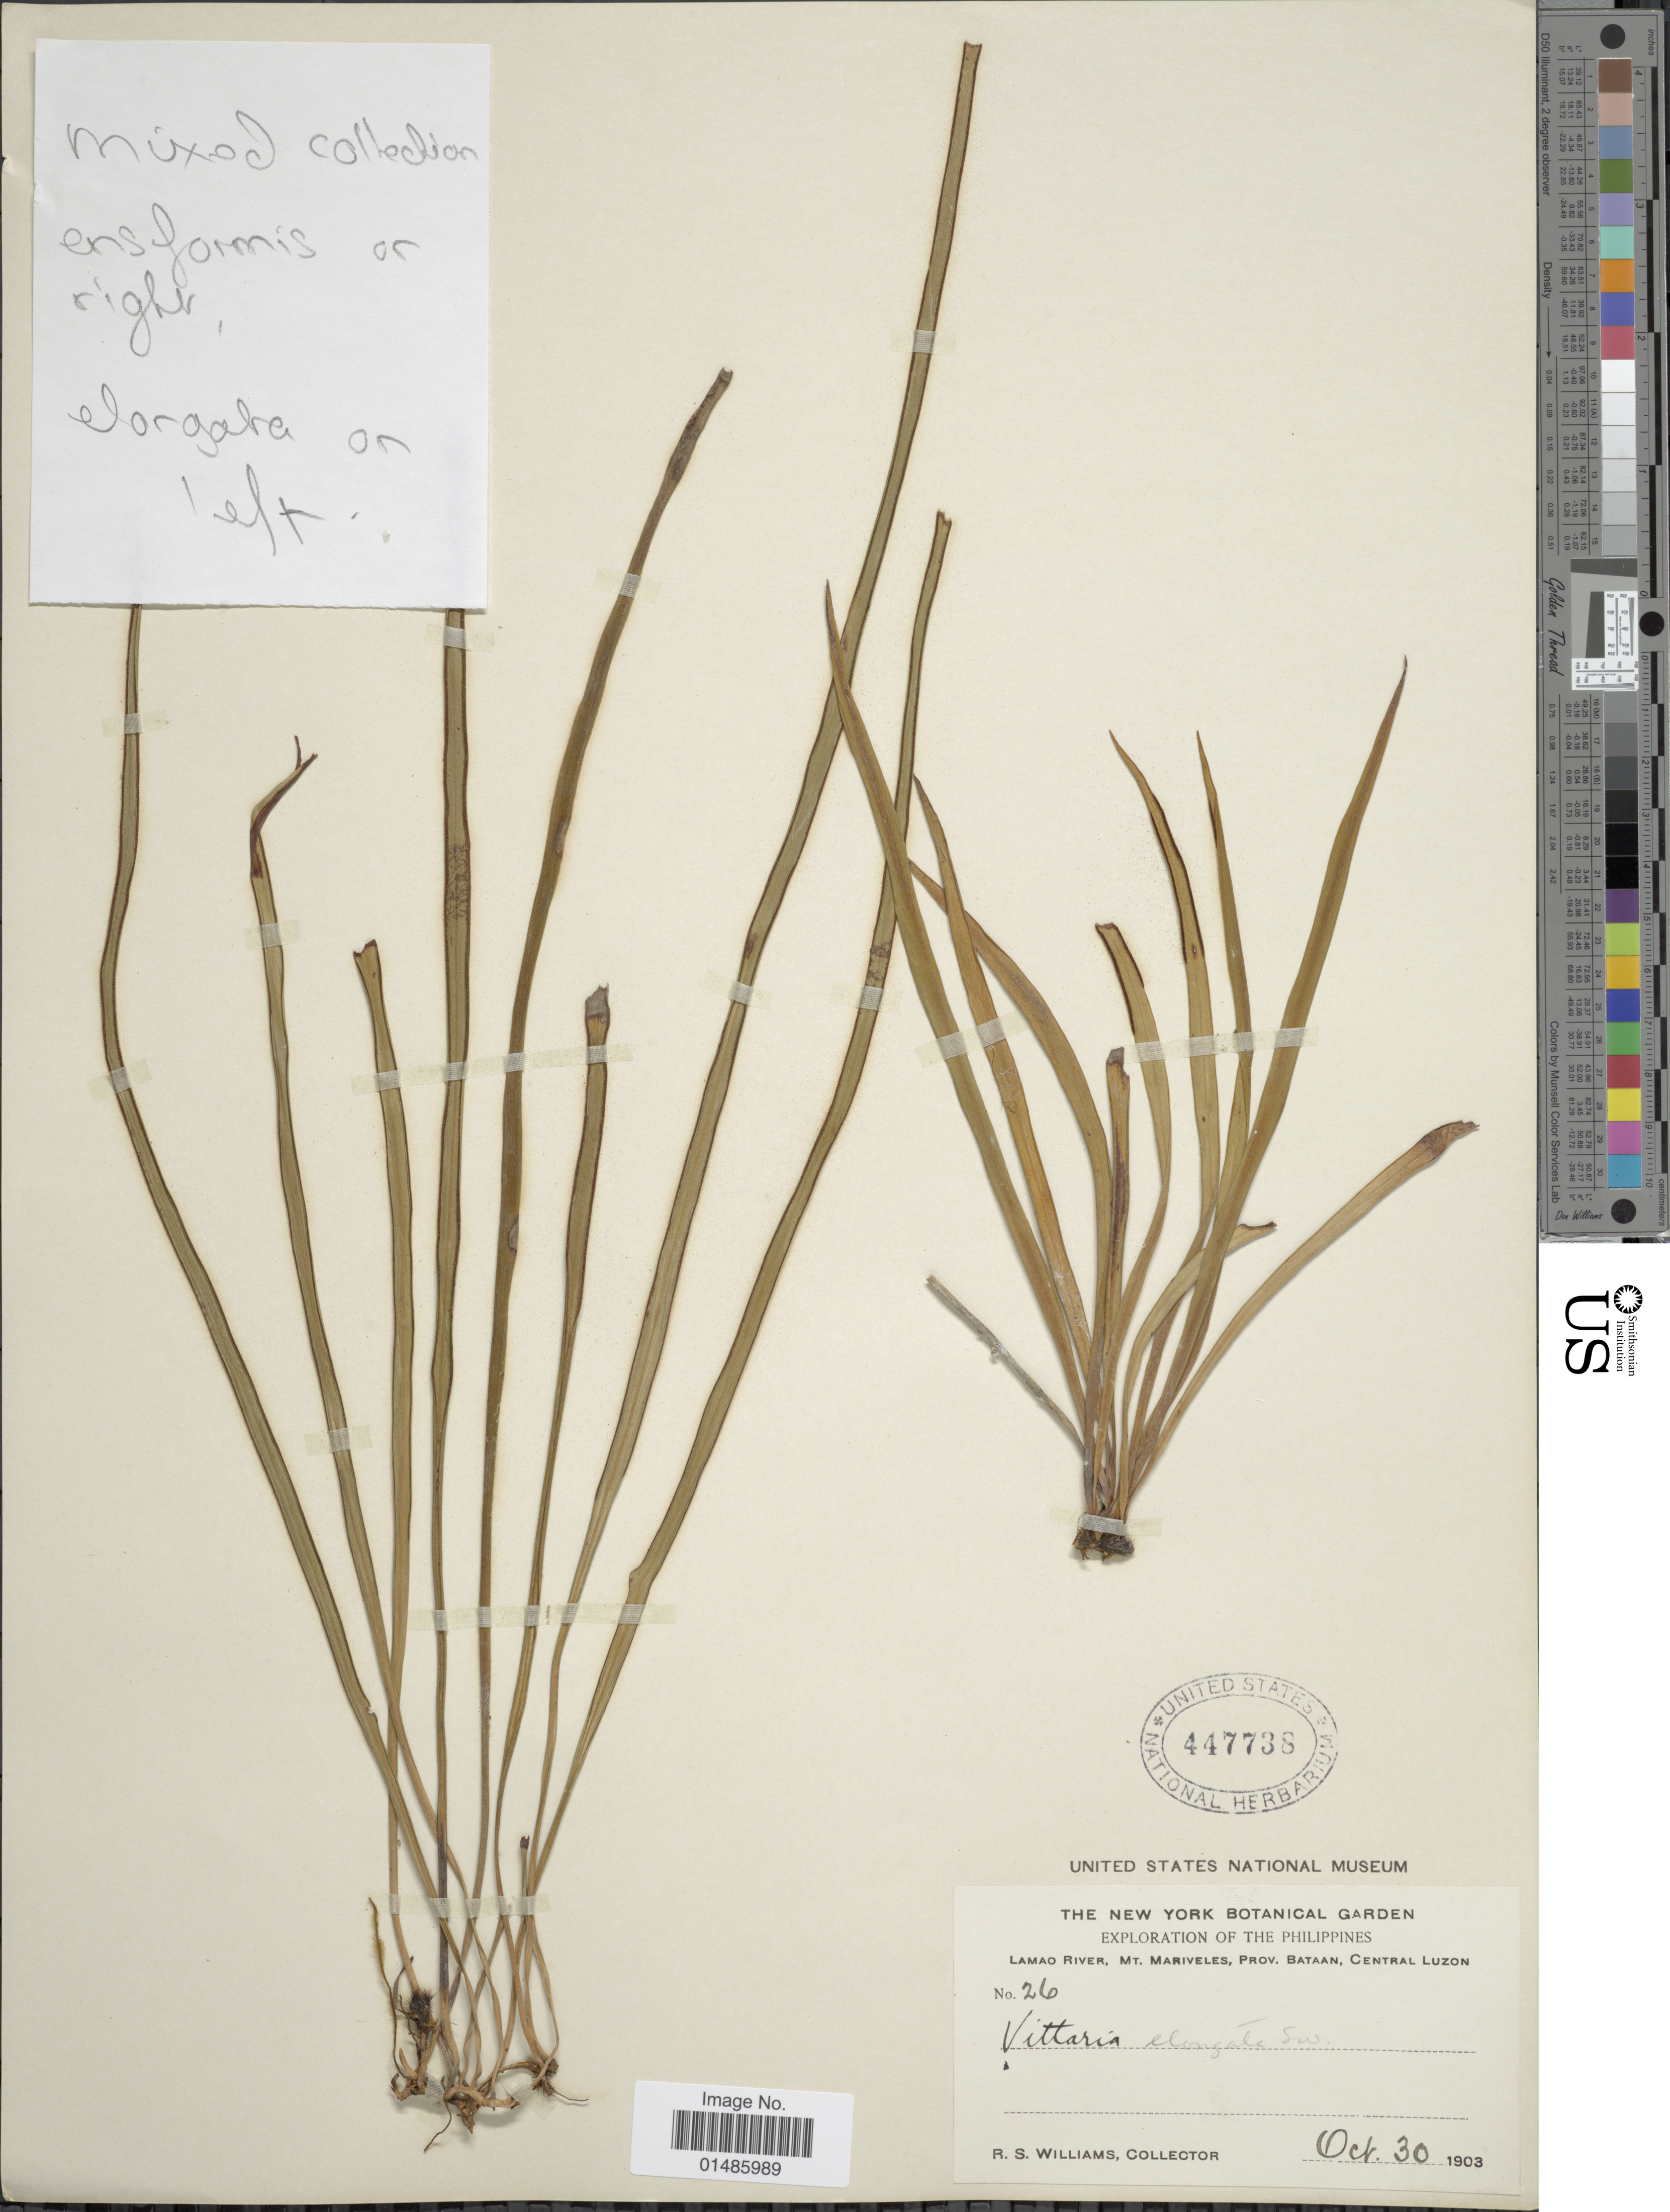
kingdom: Plantae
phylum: Tracheophyta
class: Polypodiopsida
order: Polypodiales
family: Pteridaceae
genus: Haplopteris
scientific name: Haplopteris elongata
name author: (Sw.) Crane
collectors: R. S. Williams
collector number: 26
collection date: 1903-10-30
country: Philippines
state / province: Central Luzon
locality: Lamao River, Mt. Mariveles, Prov. Bataan.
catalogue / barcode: US 447738